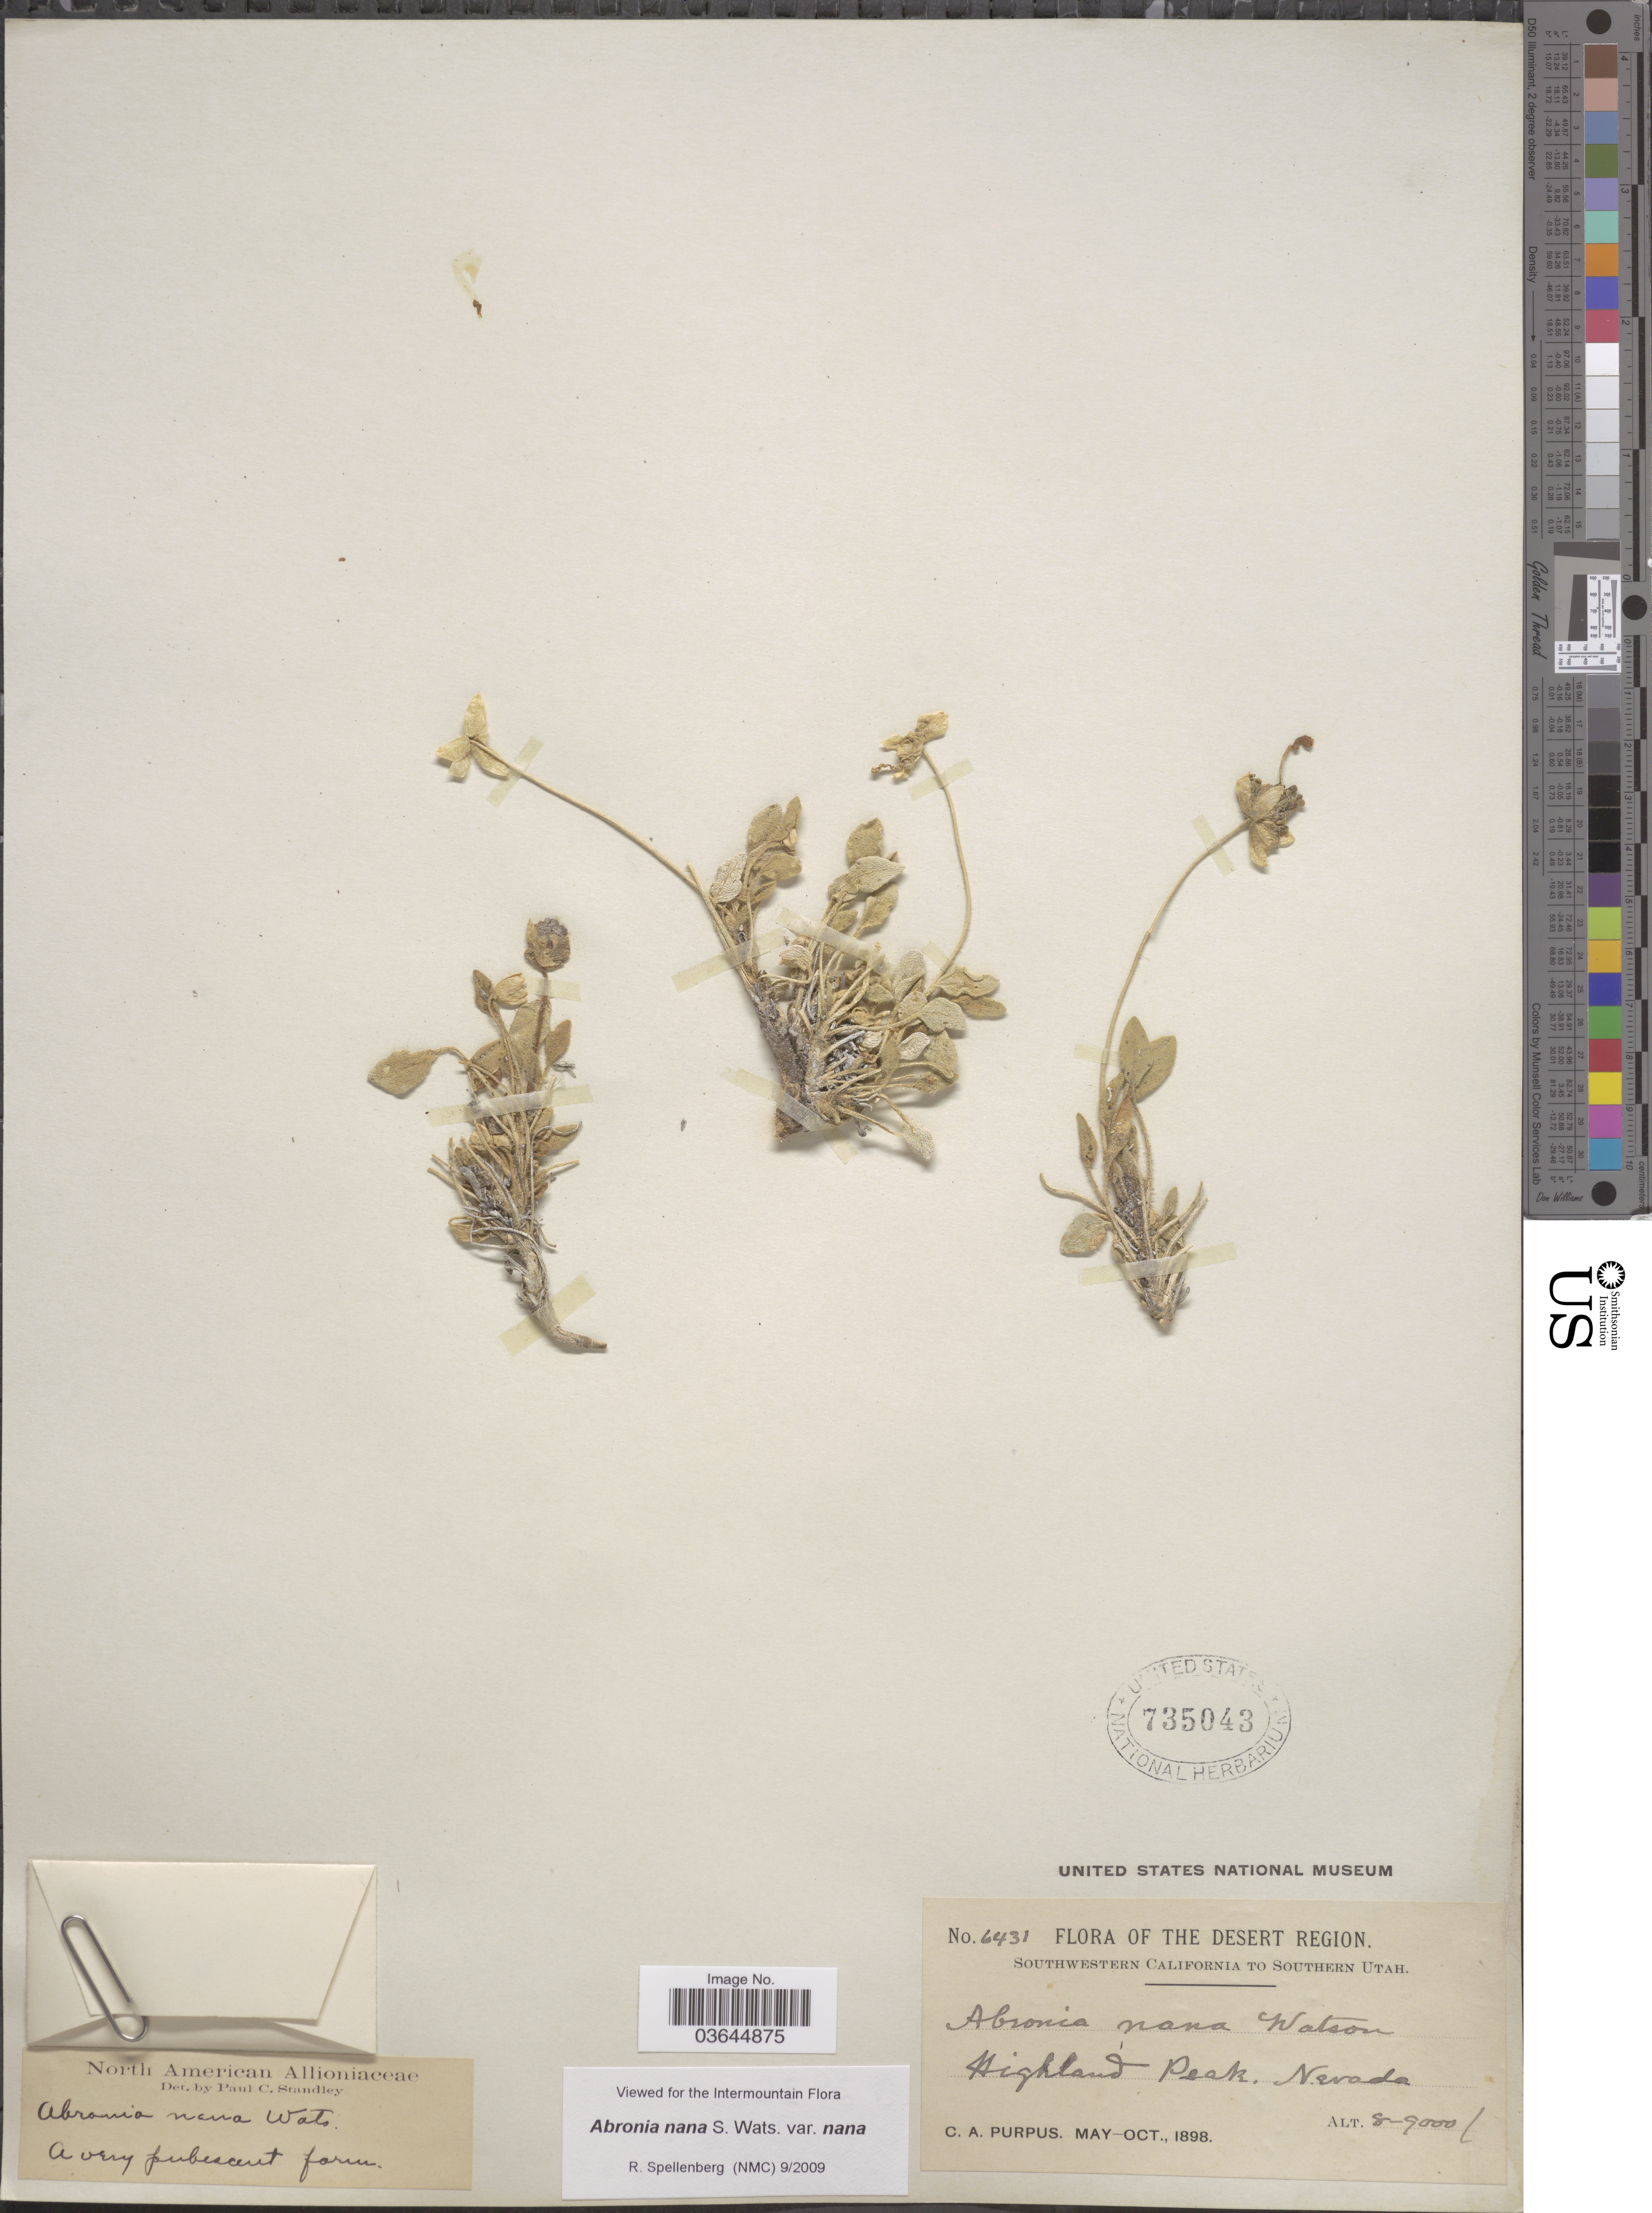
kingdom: Plantae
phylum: Tracheophyta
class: Magnoliopsida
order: Caryophyllales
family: Nyctaginaceae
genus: Abronia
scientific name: Abronia nana var. nana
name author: S. Watson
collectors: C. A. Purpus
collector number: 6431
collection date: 1898-05/1898-10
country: United States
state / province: Nevada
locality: Desert Region. Southern Utah. Highland Peak.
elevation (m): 2438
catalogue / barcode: US 735043